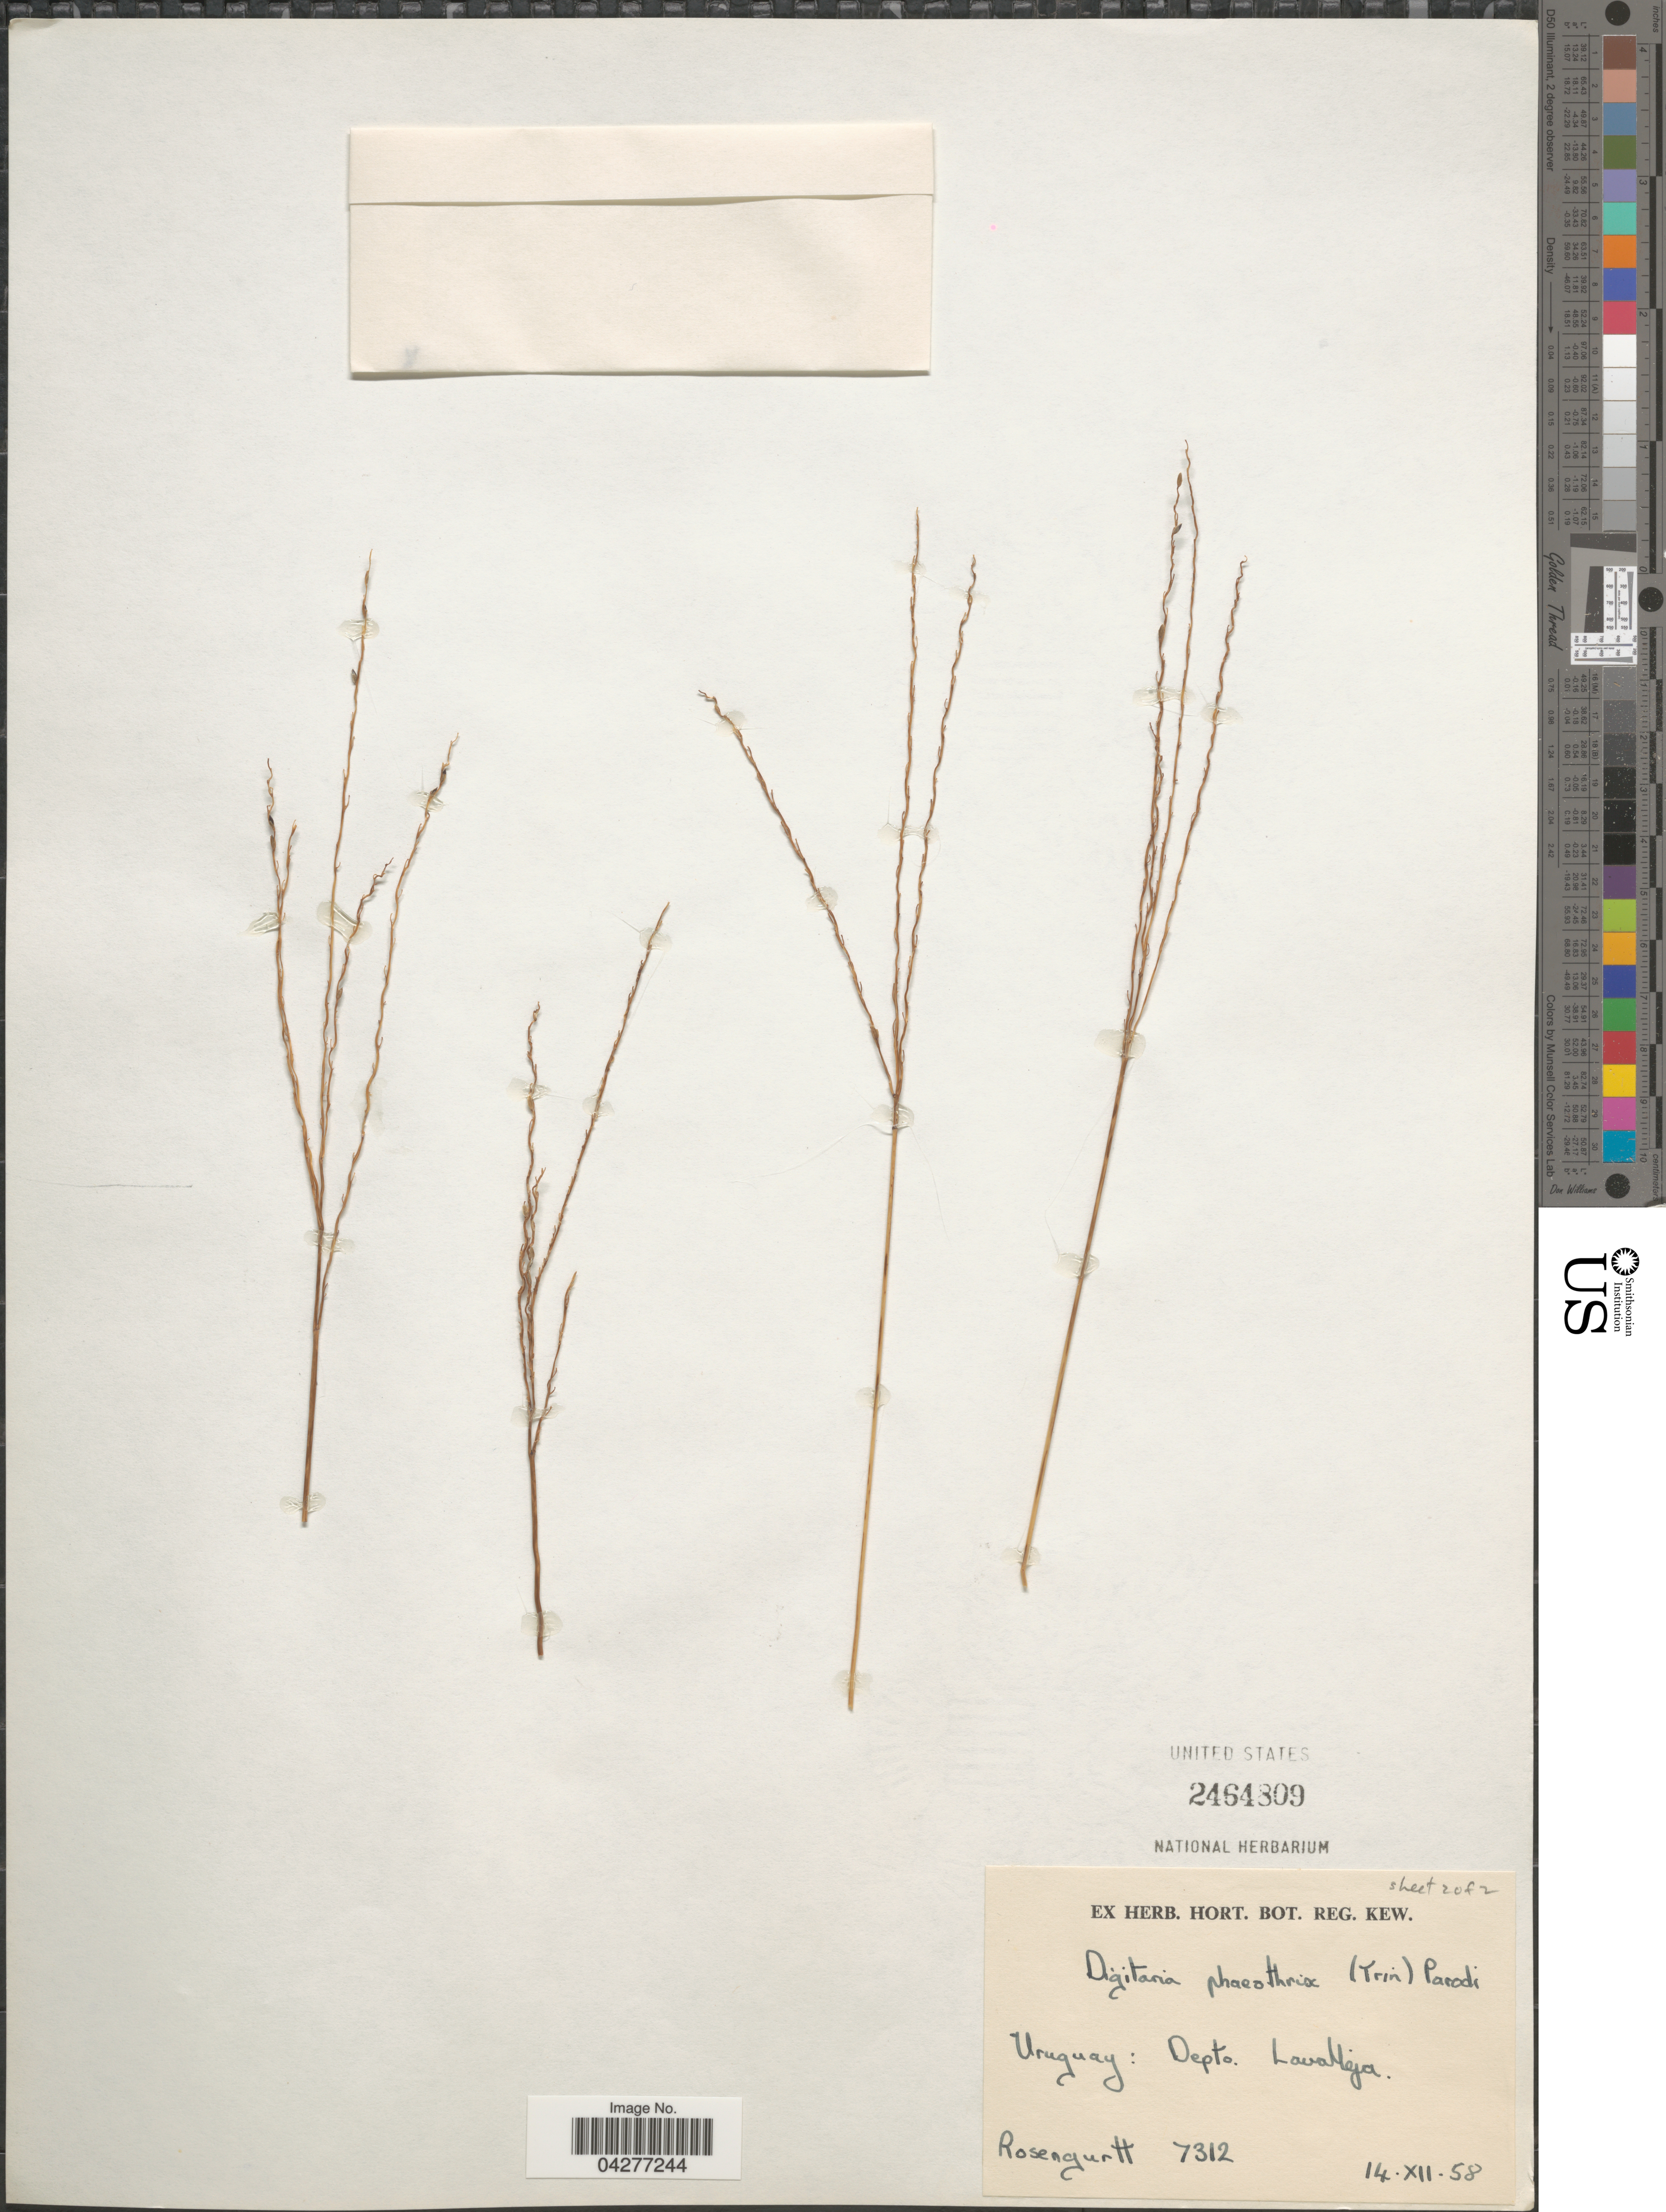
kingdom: Plantae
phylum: Tracheophyta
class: Liliopsida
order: Poales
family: Poaceae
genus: Digitaria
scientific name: Digitaria phaeothrix var. phaeothrix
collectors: Rosengurtt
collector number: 7312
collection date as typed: Transcribed d/m/y: 14/12/58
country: Uruguay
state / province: Lavalleja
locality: Depto. Lavalleja.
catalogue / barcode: US 2464809